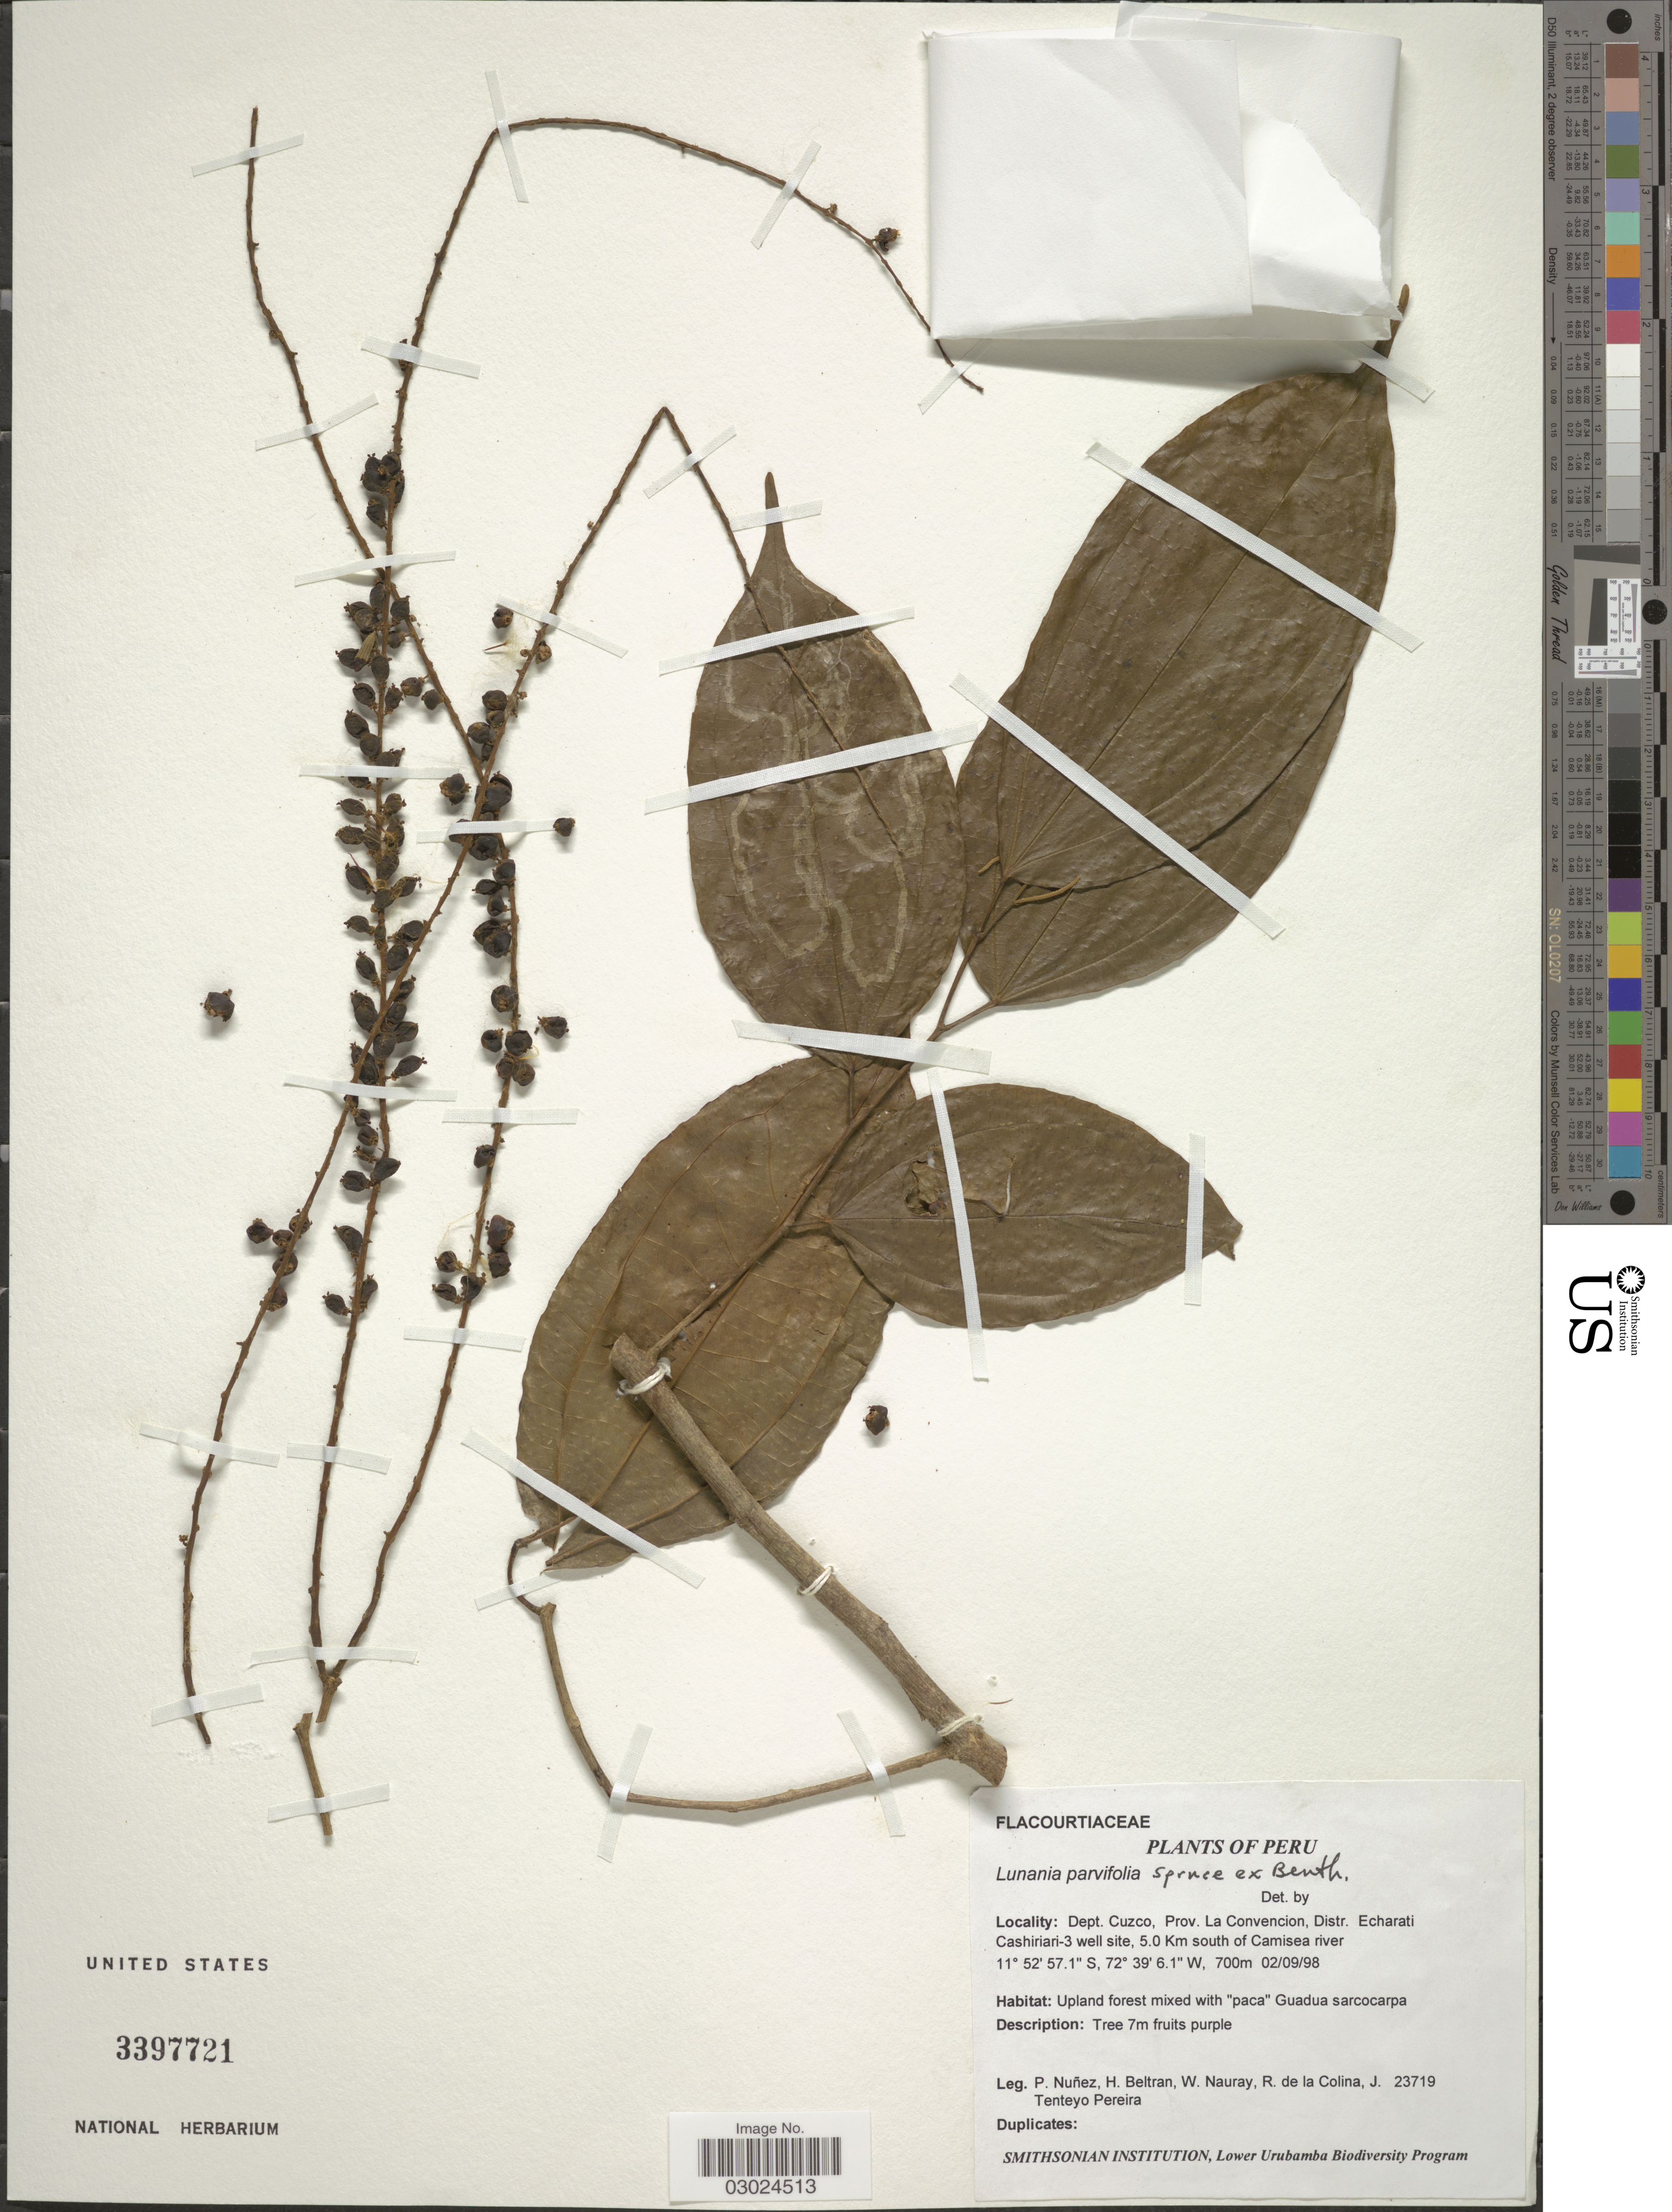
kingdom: Plantae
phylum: Tracheophyta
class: Magnoliopsida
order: Malpighiales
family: Salicaceae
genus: Lunania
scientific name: Lunania parviflora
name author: Spruce ex Benth.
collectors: P. Nuñez V., H. Beltran, W. Nauray, R. de La Colina & J. Pereira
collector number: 23719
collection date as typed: Transcribed d/m/y: 2/9/98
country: Peru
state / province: Cusco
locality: Dept. Cuzco, Prov. La Convencion, Distr. Echarati. Cashiriari-3 well site, 5.0 Km south of Camisea river.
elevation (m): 700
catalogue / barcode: US 3397721